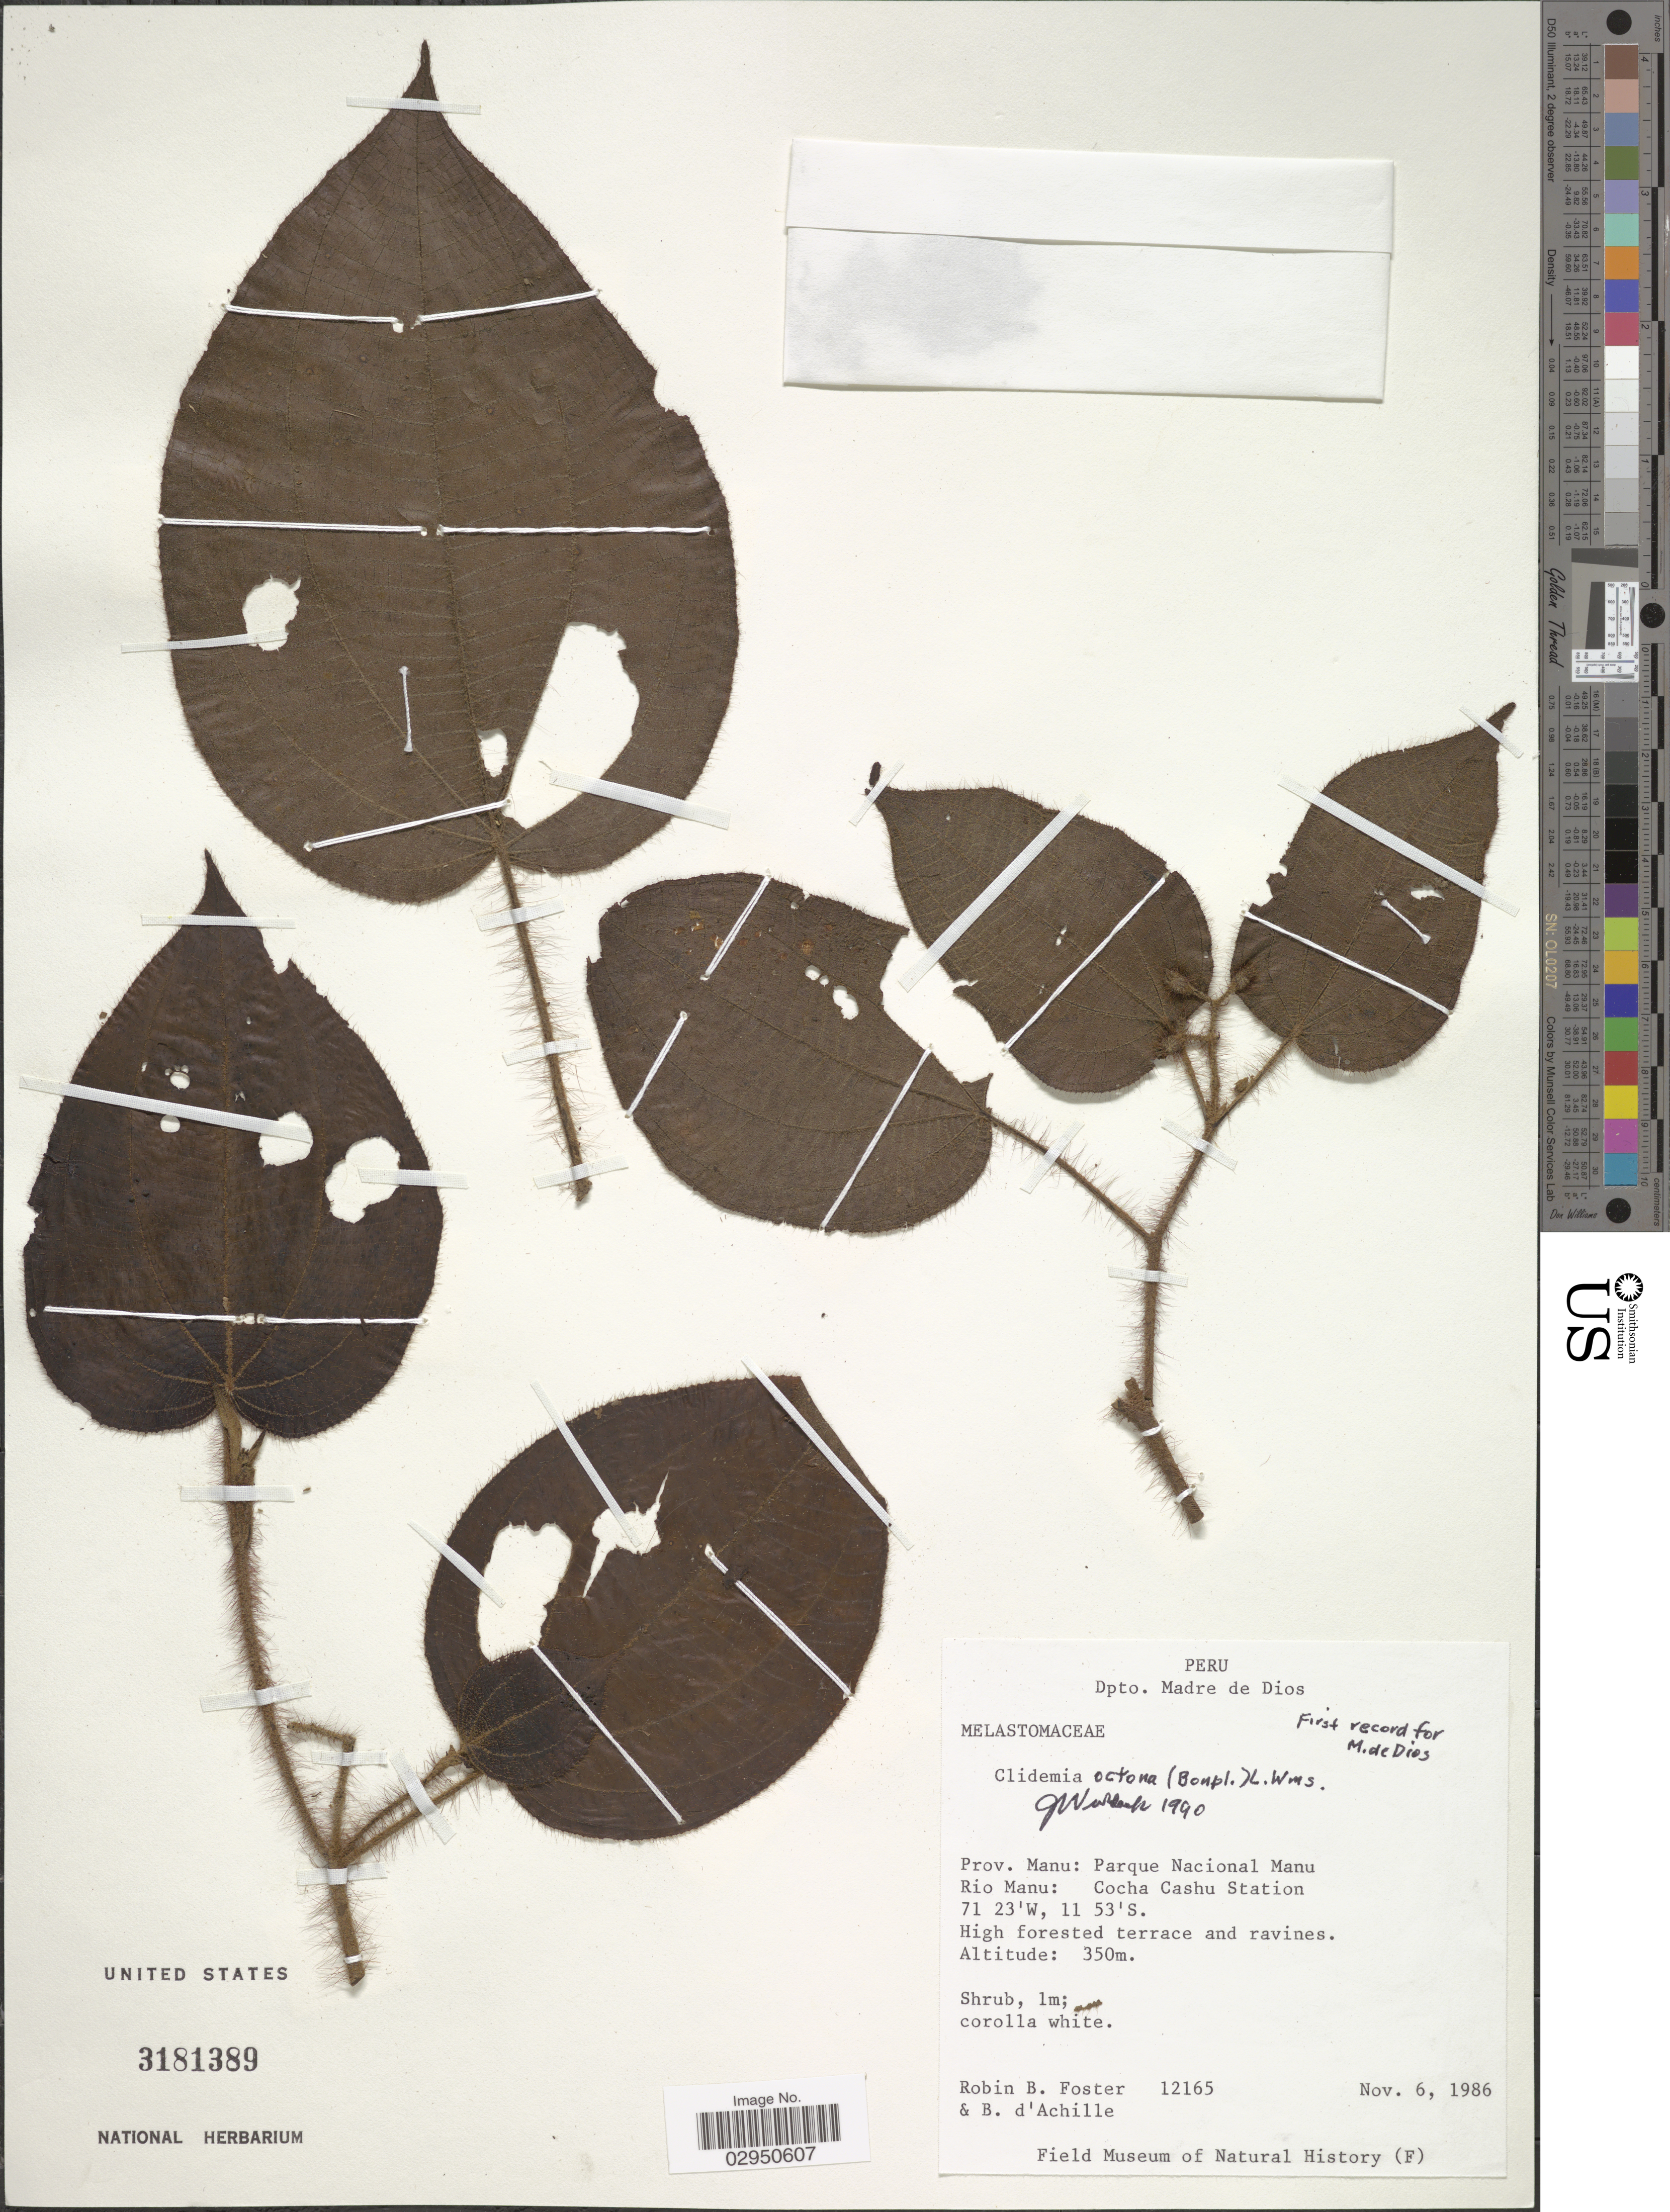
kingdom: Plantae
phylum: Tracheophyta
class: Magnoliopsida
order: Myrtales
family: Melastomataceae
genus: Clidemia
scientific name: Clidemia octona subsp. octona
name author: (Bonpl.) L.O. Williams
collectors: R. B. Foster & B. d'Achille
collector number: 12165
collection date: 1986-11-06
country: Peru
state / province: Madre de Dios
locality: Dpto. Madre de Dios. Prov. Manu: Parque Nacional Manu. Rio Manu: Cocha Cashu Station.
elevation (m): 350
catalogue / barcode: US 3181389